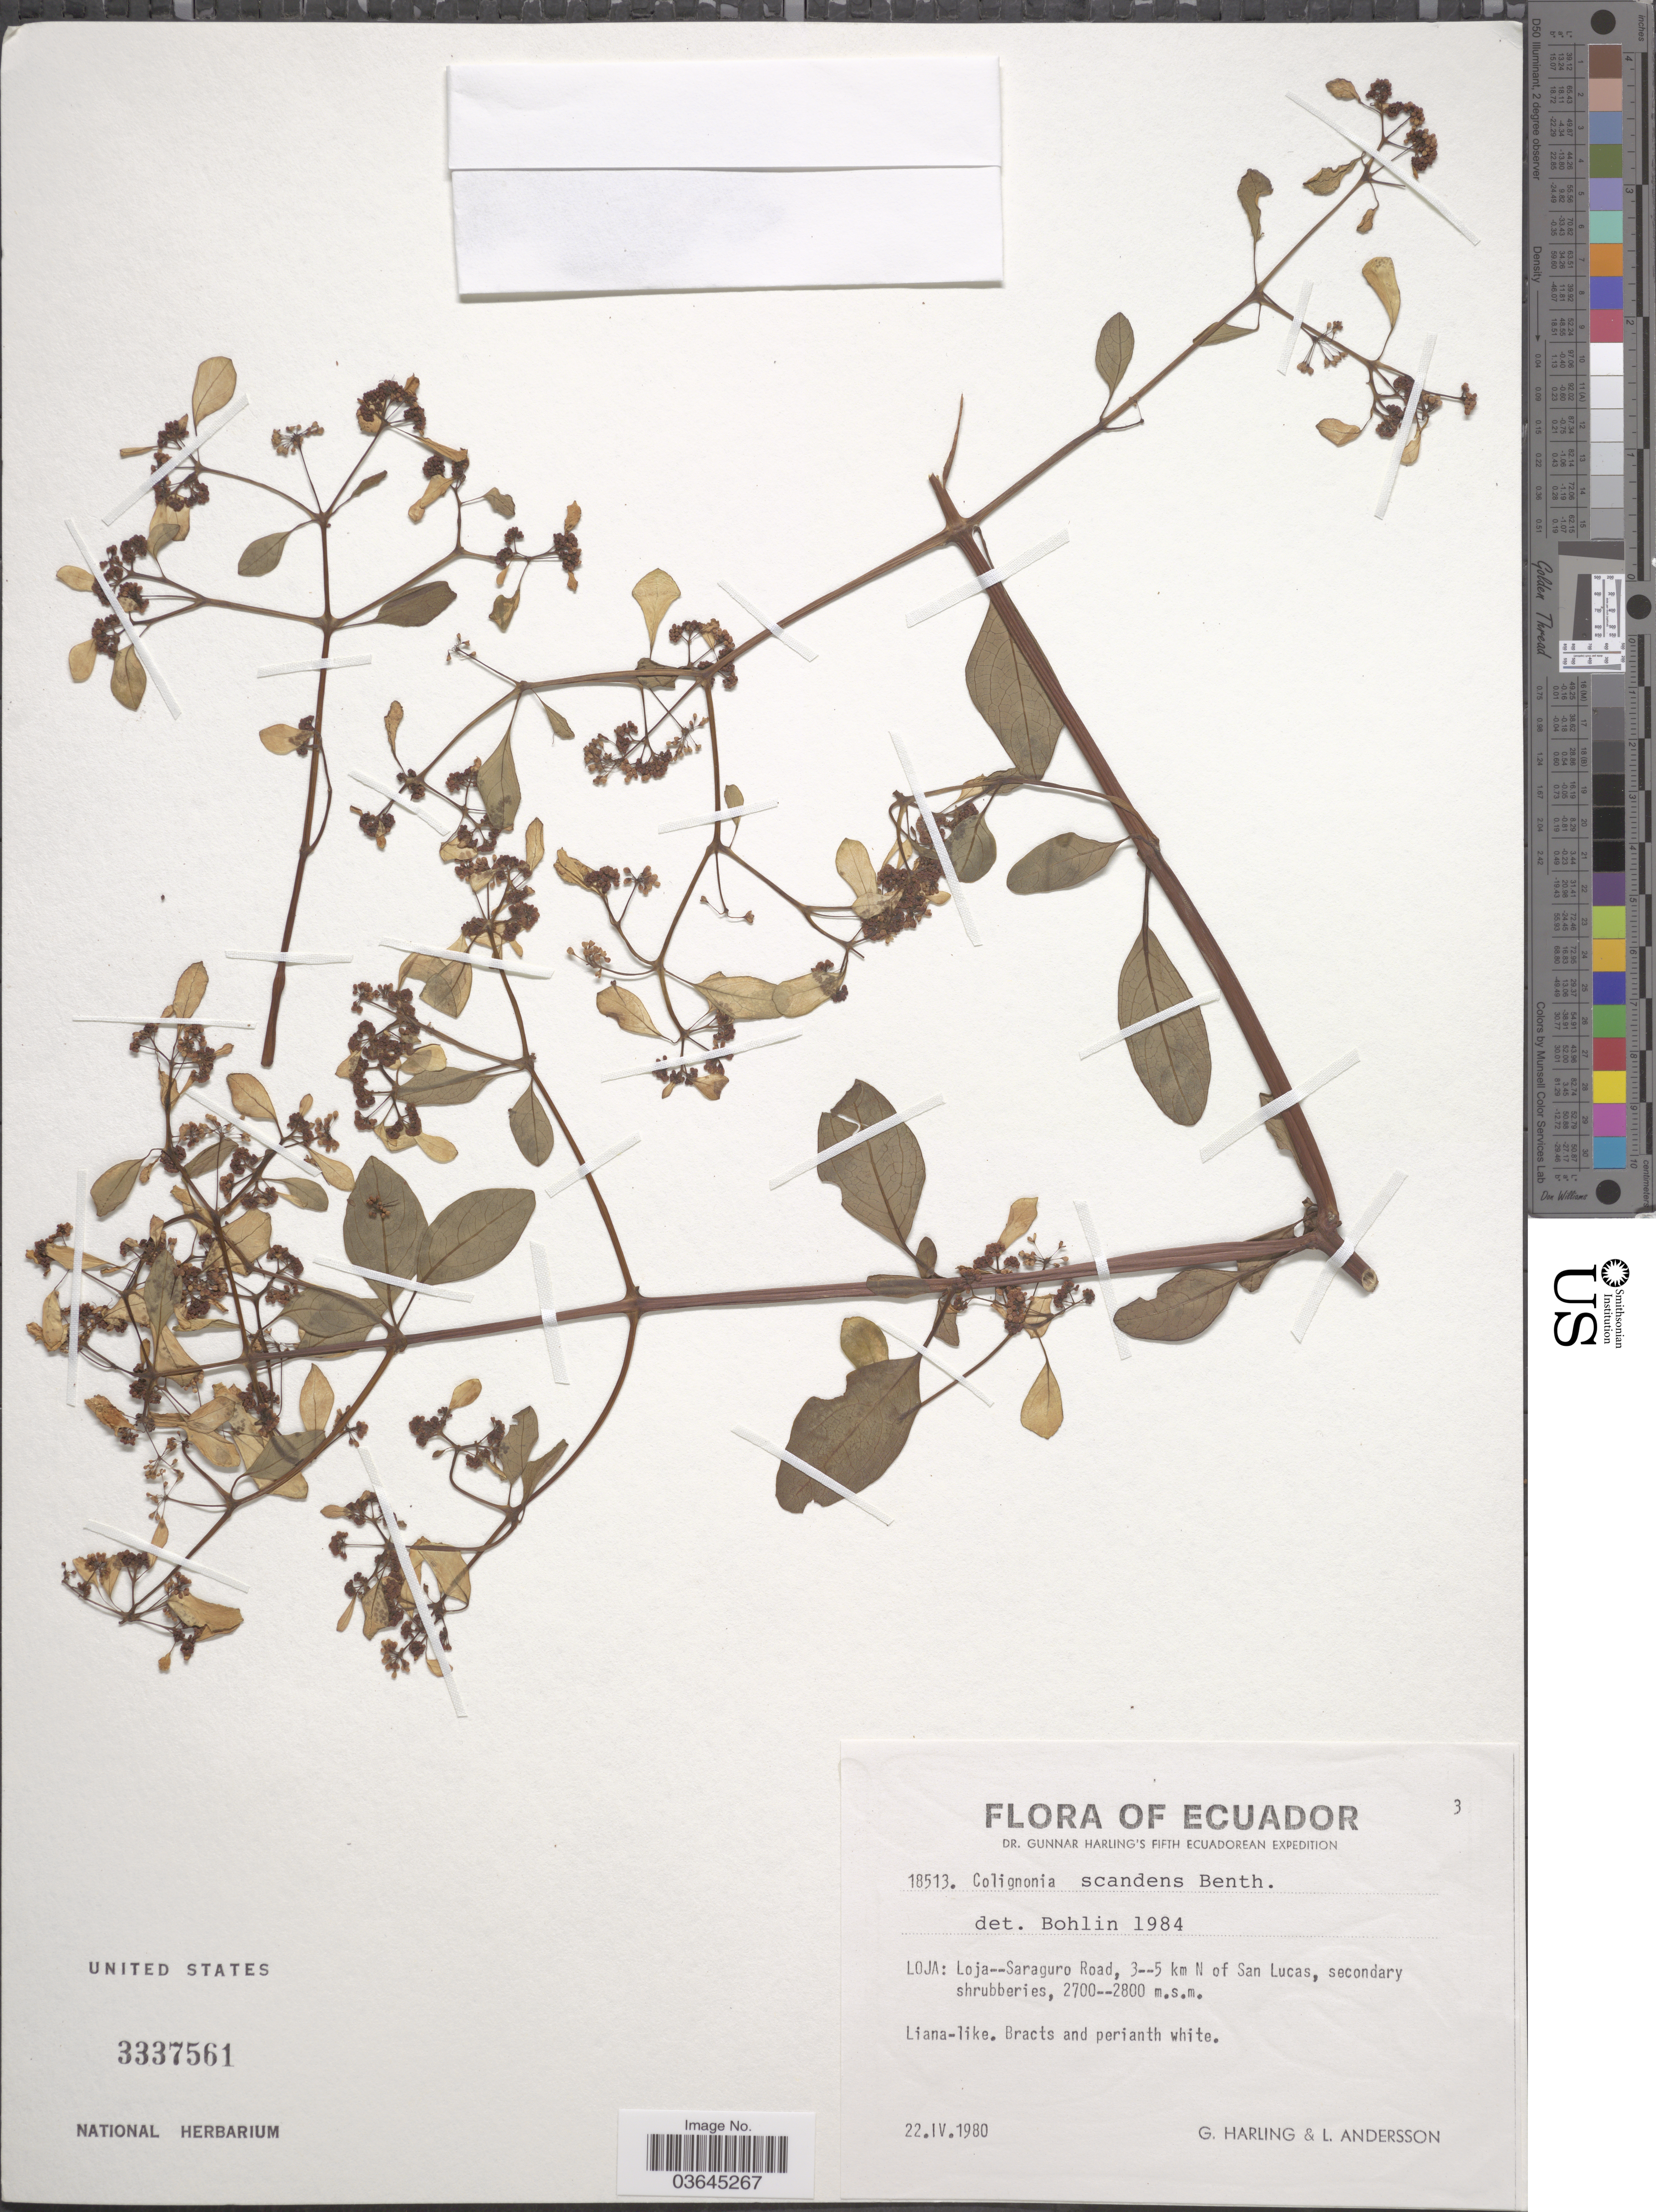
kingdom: Plantae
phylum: Tracheophyta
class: Magnoliopsida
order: Caryophyllales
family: Nyctaginaceae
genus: Colignonia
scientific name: Colignonia pentoptera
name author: J.E. Bohlin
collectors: G. Harling & L. Andersson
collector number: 18513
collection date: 1980-04-22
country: Ecuador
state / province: Loja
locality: Loja--Saraguro Road, 3--5 km N of San Lucas.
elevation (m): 2700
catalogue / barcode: US 3337561